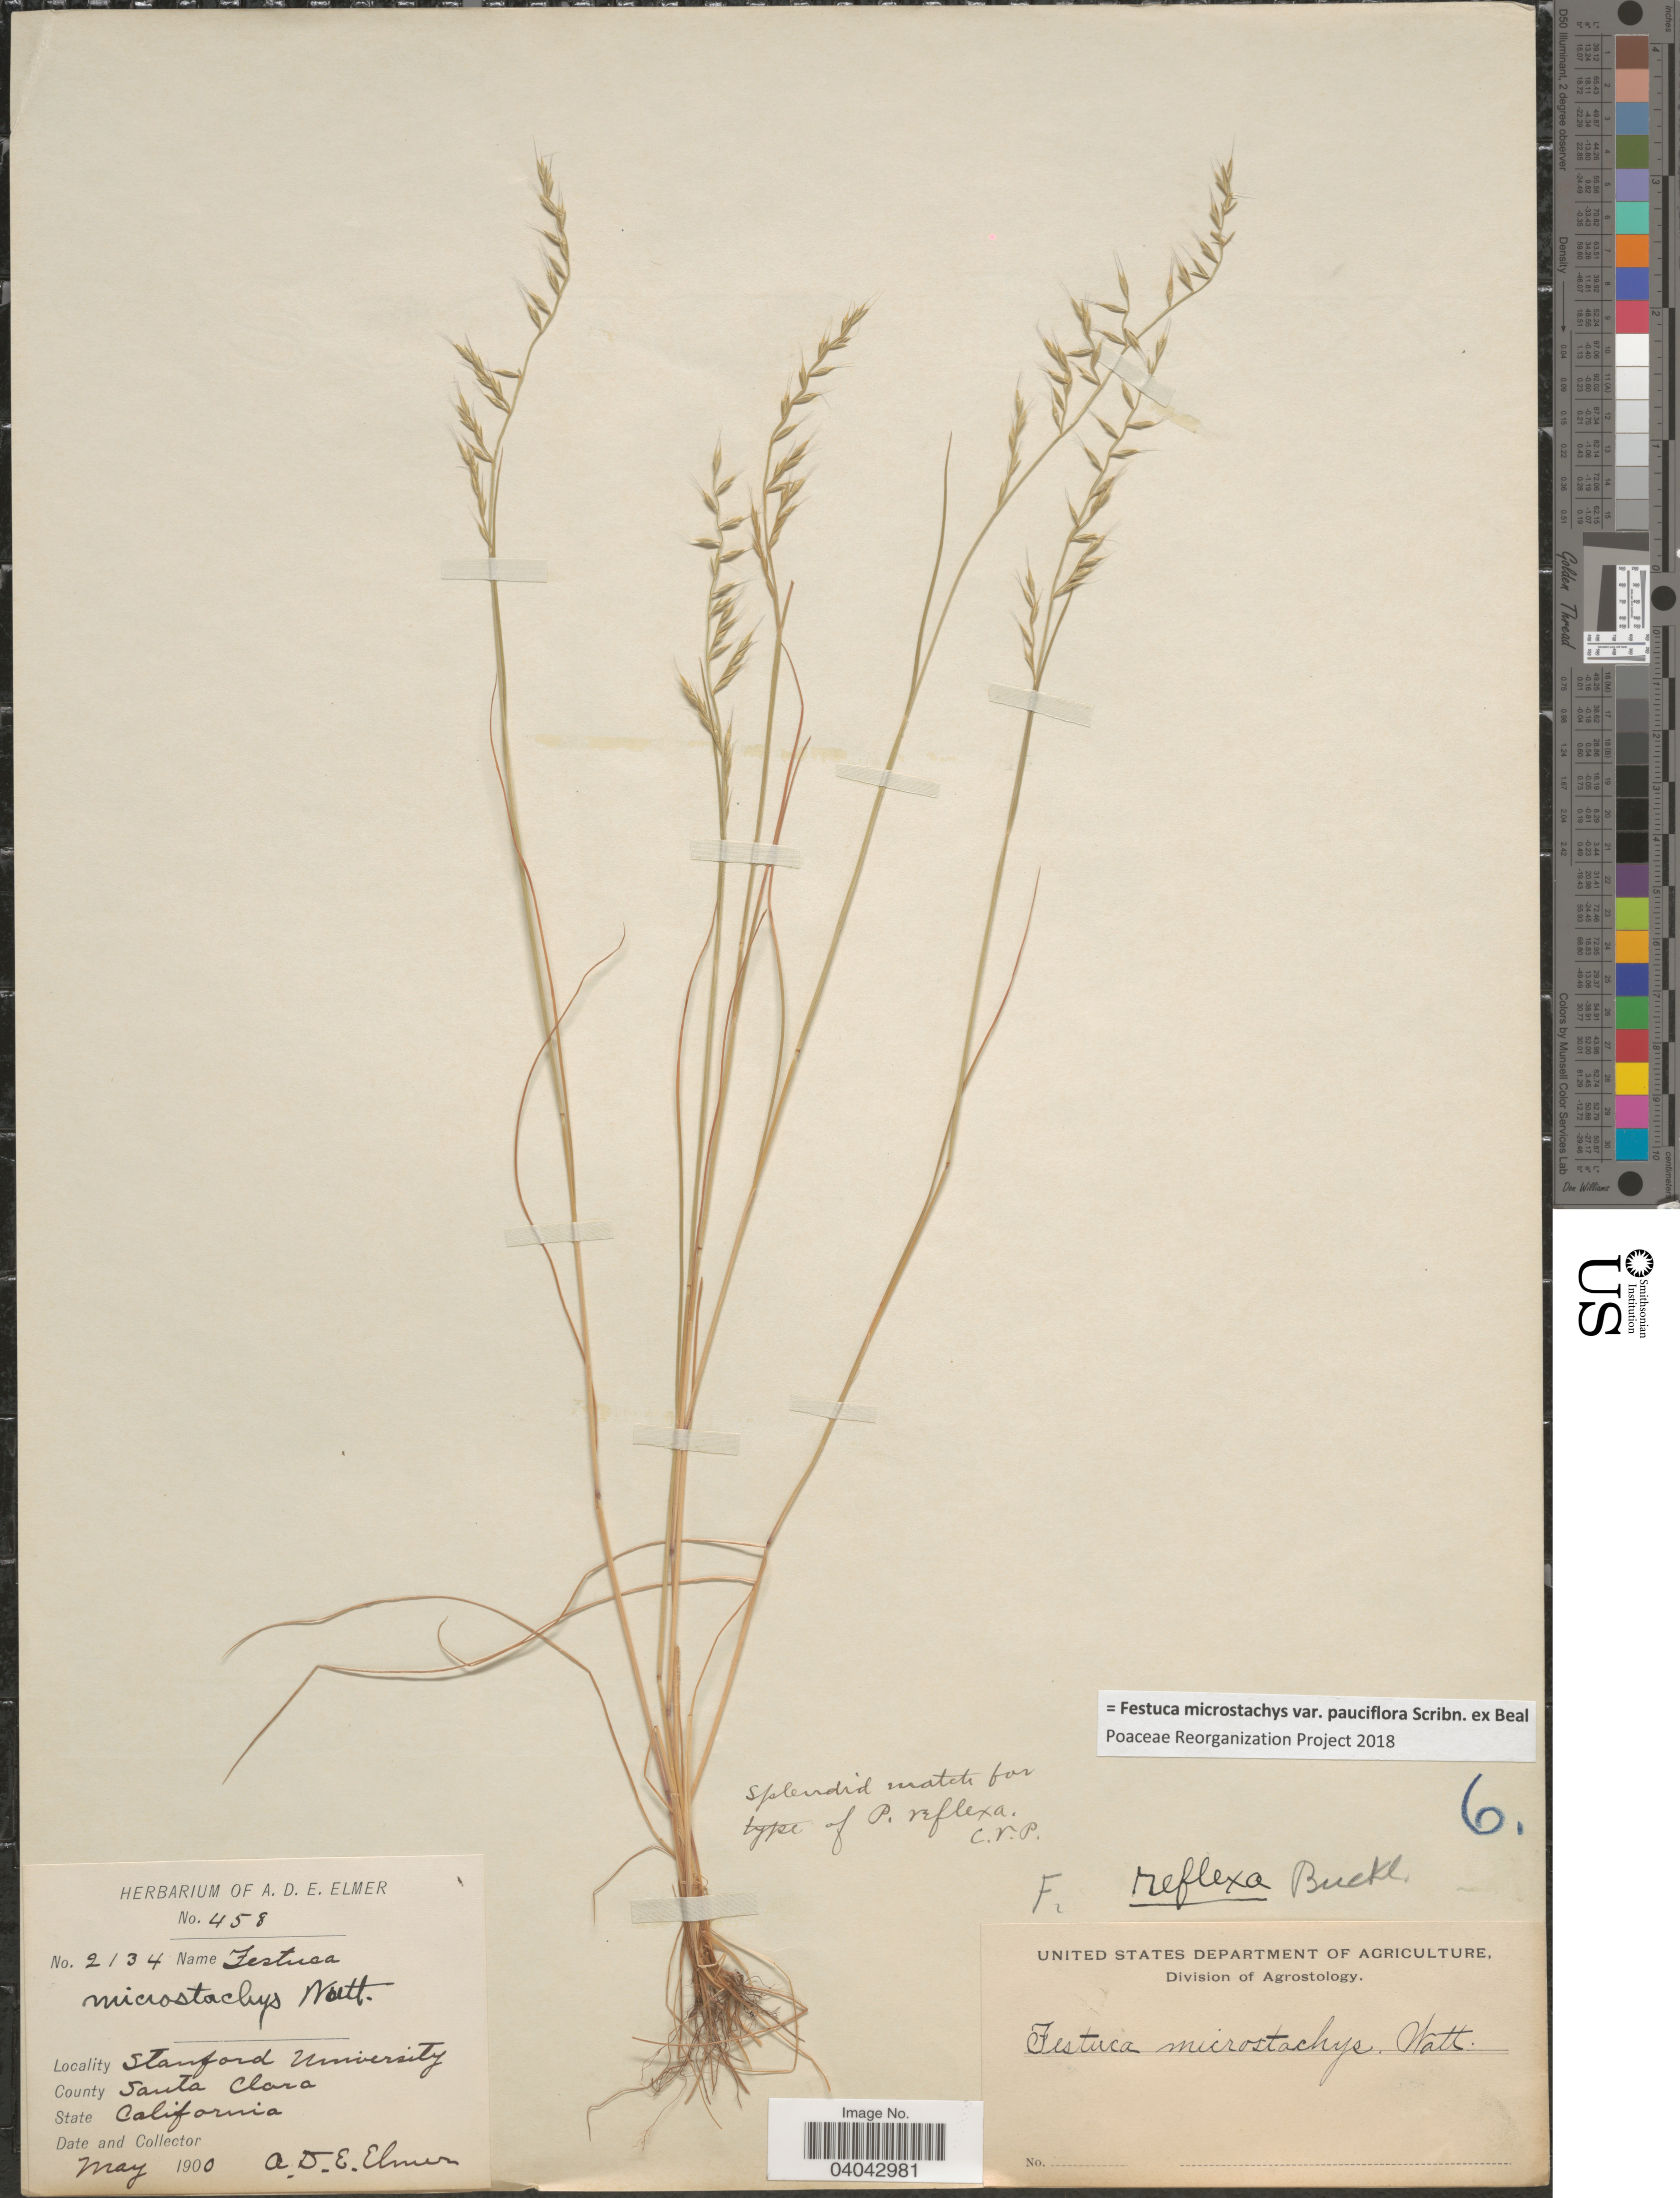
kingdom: Plantae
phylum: Tracheophyta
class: Liliopsida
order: Poales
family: Poaceae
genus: Festuca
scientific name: Festuca microstachys var. pauciflora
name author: Scribn. ex W.J. Beal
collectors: A. D. E. Elmer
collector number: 2134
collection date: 1900-05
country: United States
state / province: California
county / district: Santa Clara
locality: Stanford University. County Santa Clara.